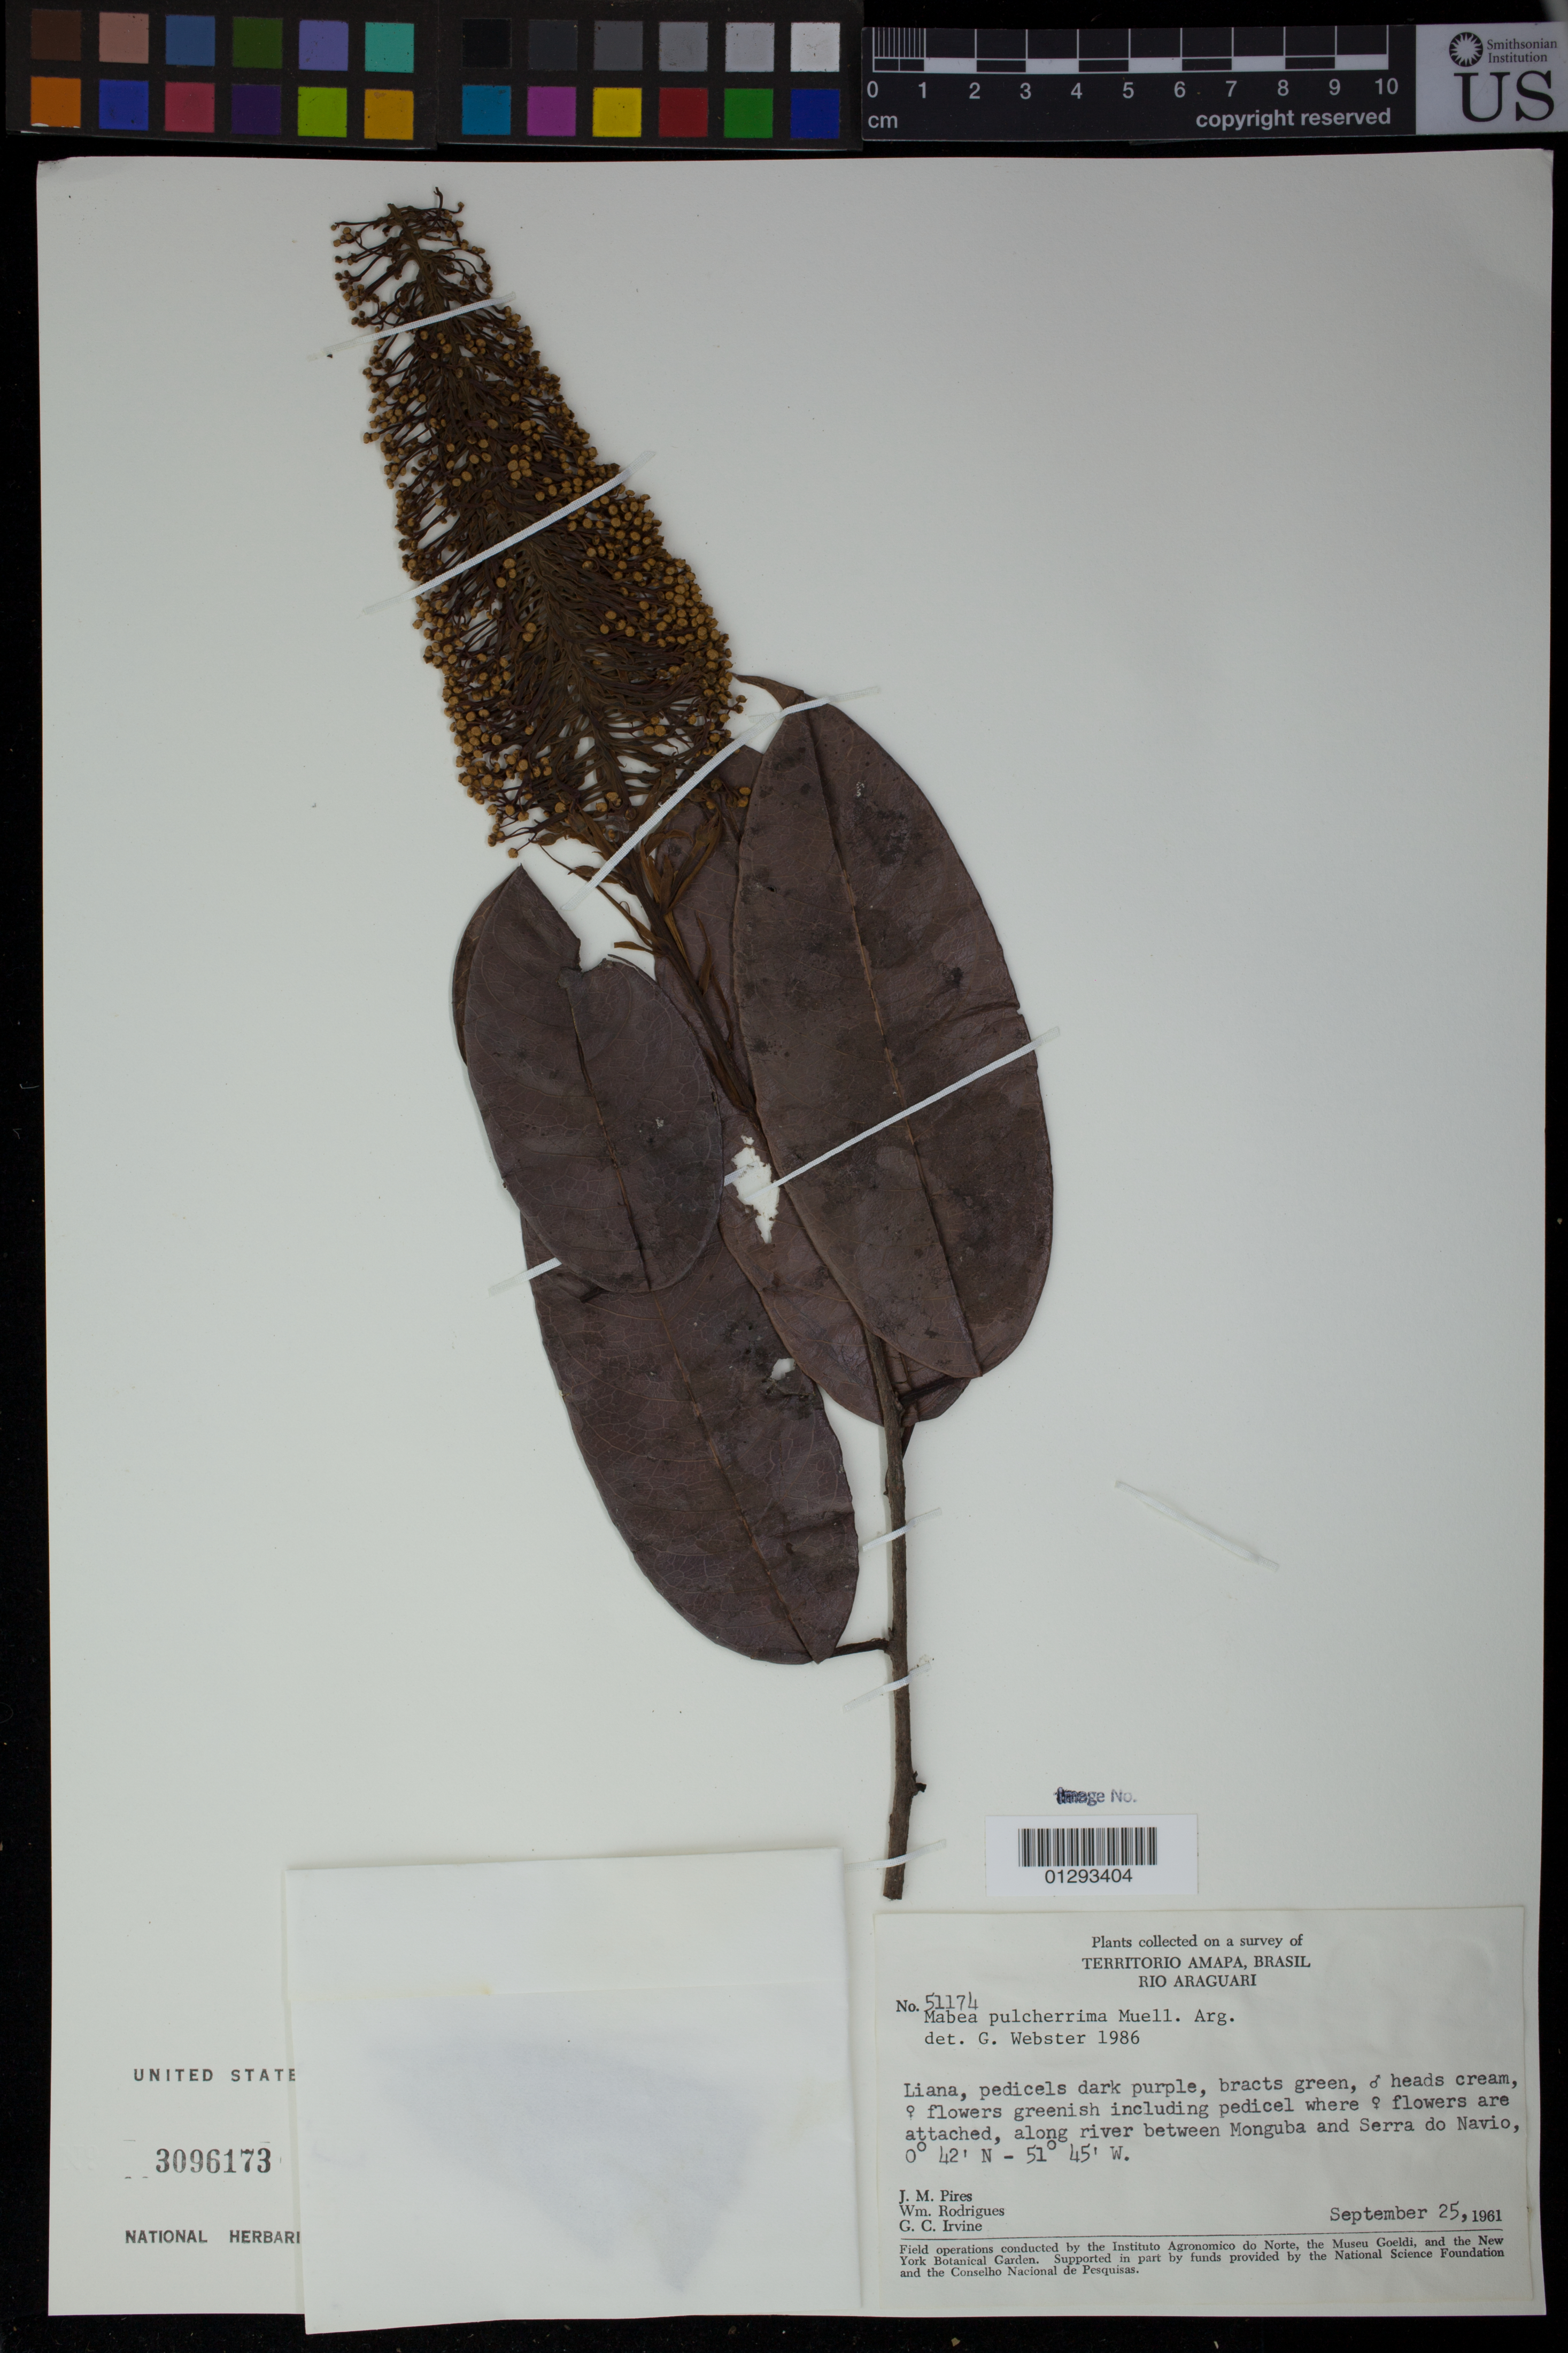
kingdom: Plantae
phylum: Tracheophyta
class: Magnoliopsida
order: Malpighiales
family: Euphorbiaceae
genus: Mabea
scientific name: Mabea pulcherrima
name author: Müll. Arg.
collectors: J. M. Pires, W. Rodrigues & G. Irvine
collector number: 51174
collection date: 1961-09-25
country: Brazil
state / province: Amapá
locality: Rio Araguari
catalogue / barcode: US 3096173